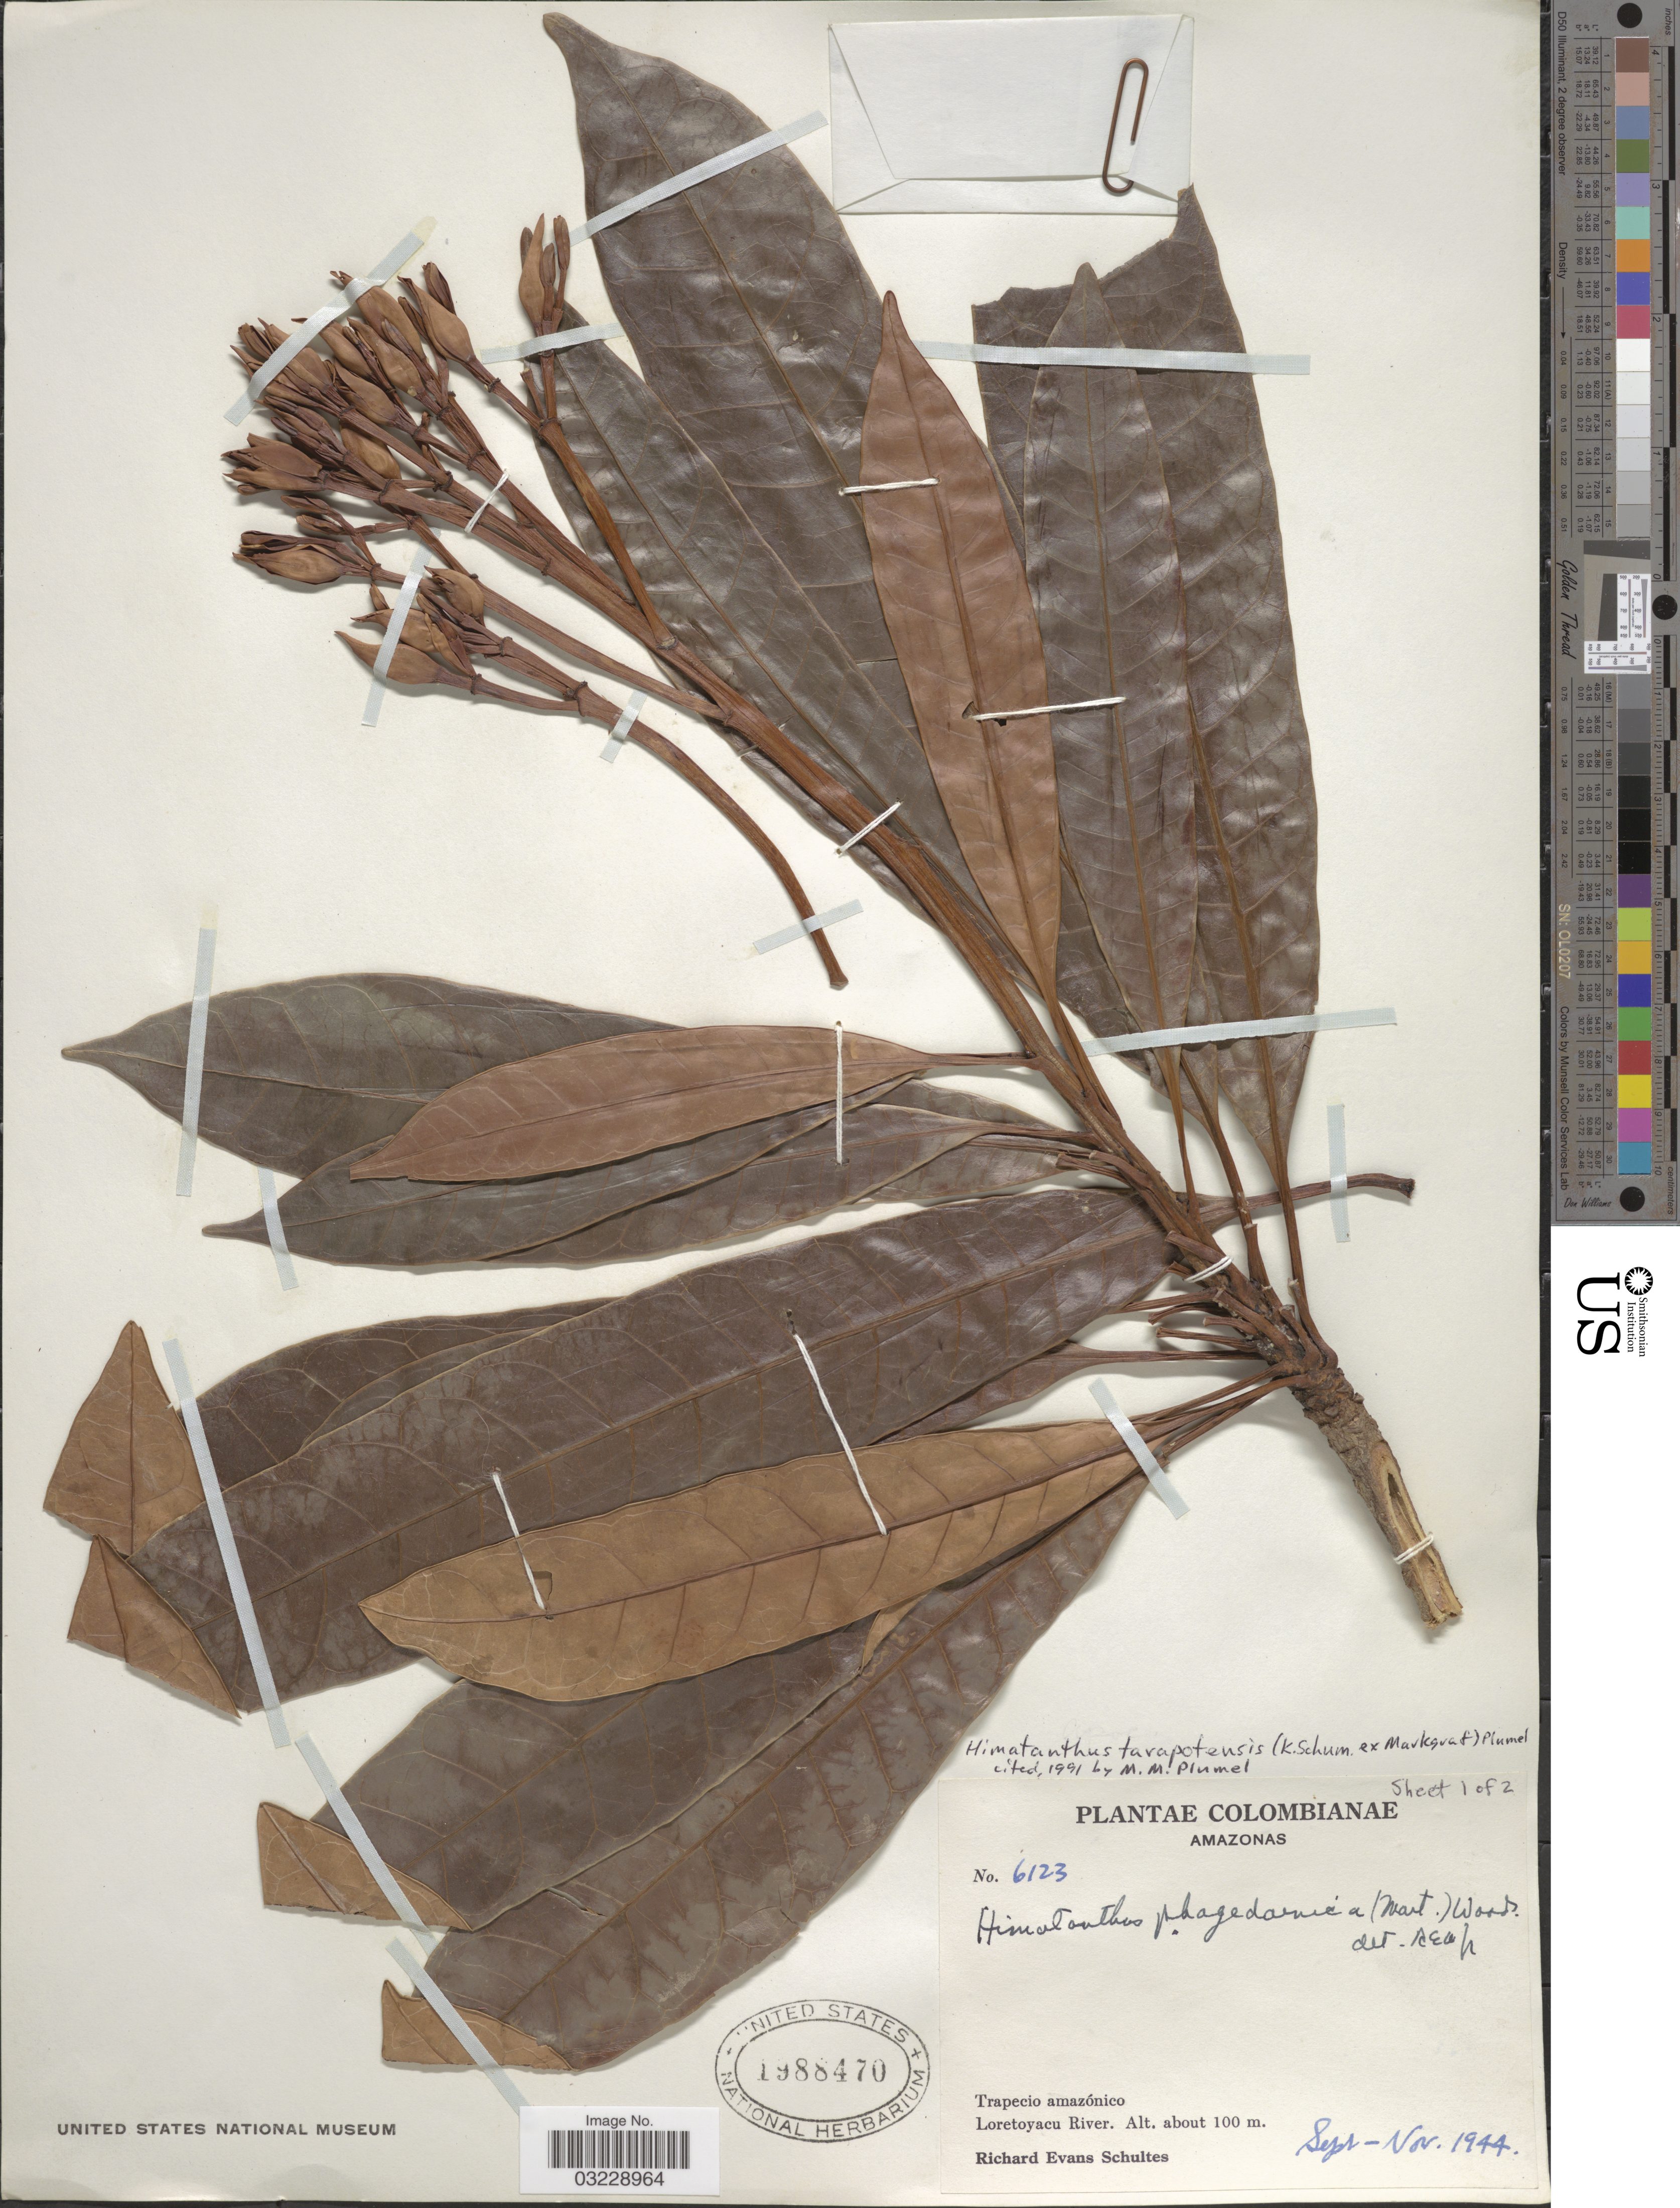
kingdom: Plantae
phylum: Tracheophyta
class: Magnoliopsida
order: Gentianales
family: Apocynaceae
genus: Himatanthus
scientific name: Himatanthus tarapotensis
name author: (K. Schum. ex Markgr.) Plumel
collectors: R. E. Schultes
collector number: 6123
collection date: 1944-09/1944-11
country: Colombia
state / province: Amazônas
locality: Trapecio amazónico. Loretoyacu River.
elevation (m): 100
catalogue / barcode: US 1988470